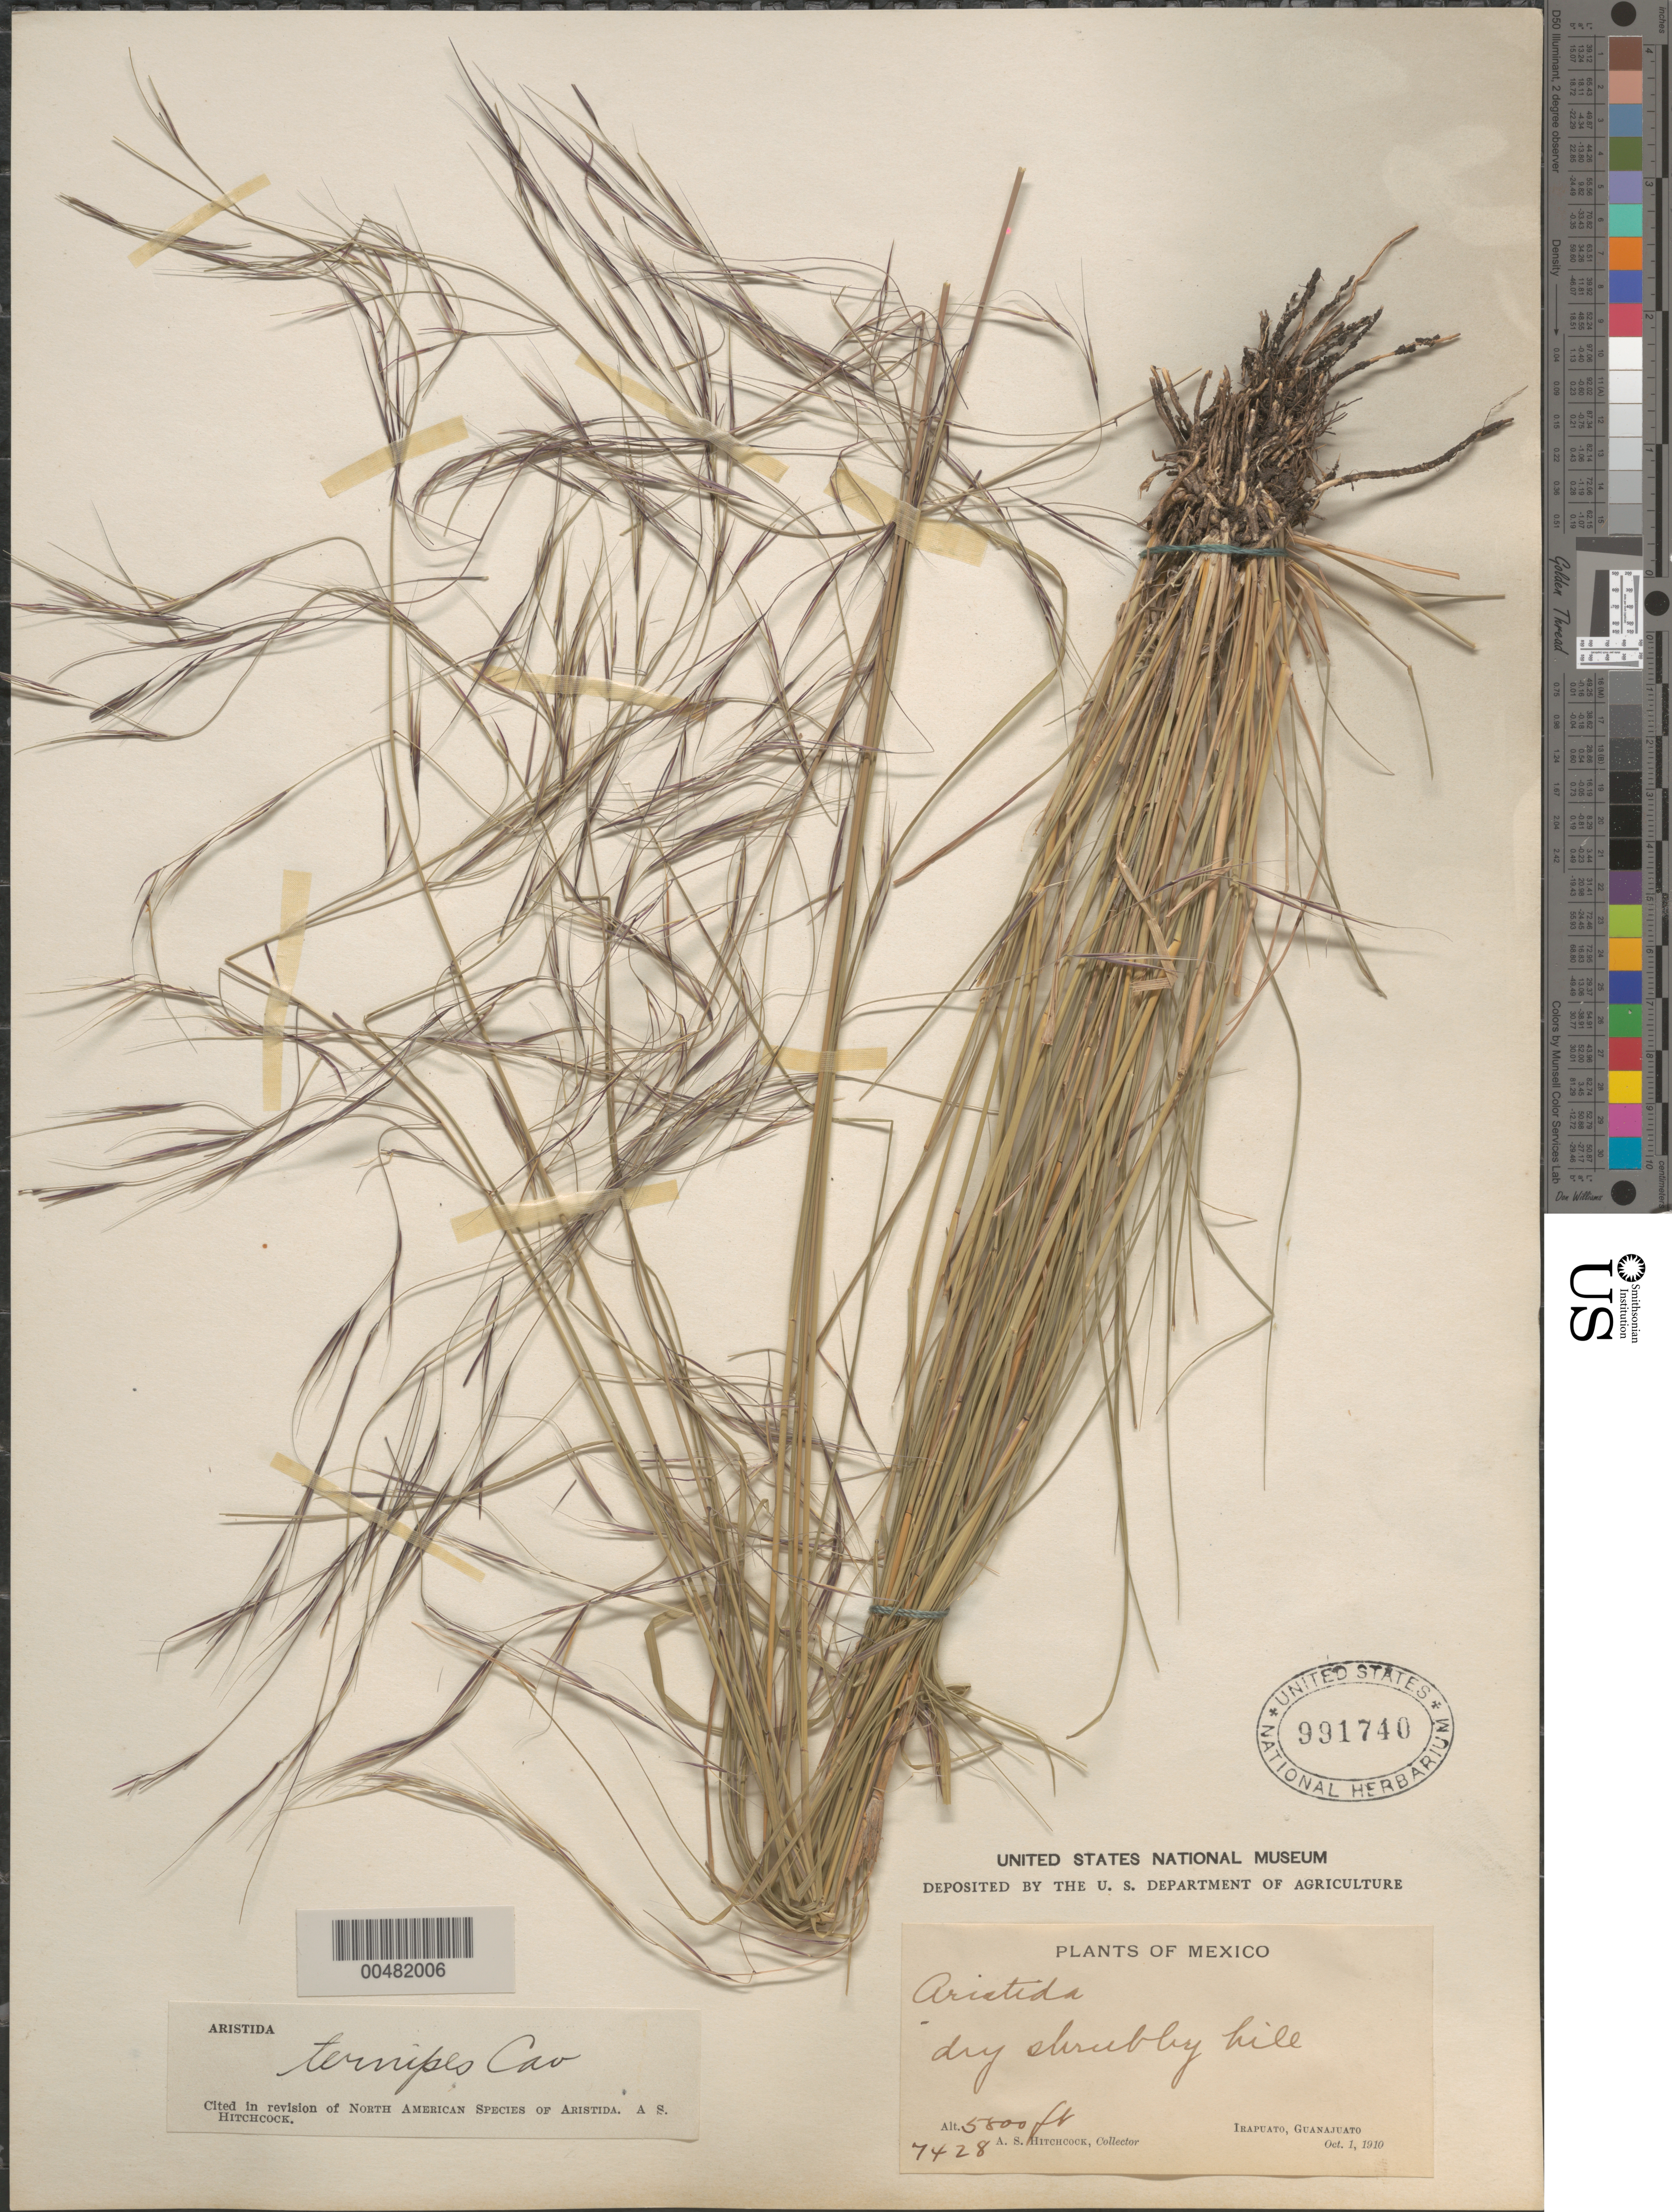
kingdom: Plantae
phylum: Tracheophyta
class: Liliopsida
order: Poales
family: Poaceae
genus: Aristida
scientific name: Aristida ternipes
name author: Cav.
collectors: A. S. Hitchcock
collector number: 7428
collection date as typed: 1 Oct 1910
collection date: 1910-10-01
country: Mexico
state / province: Guanajuato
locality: Irapuato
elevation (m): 1768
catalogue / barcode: US 991740